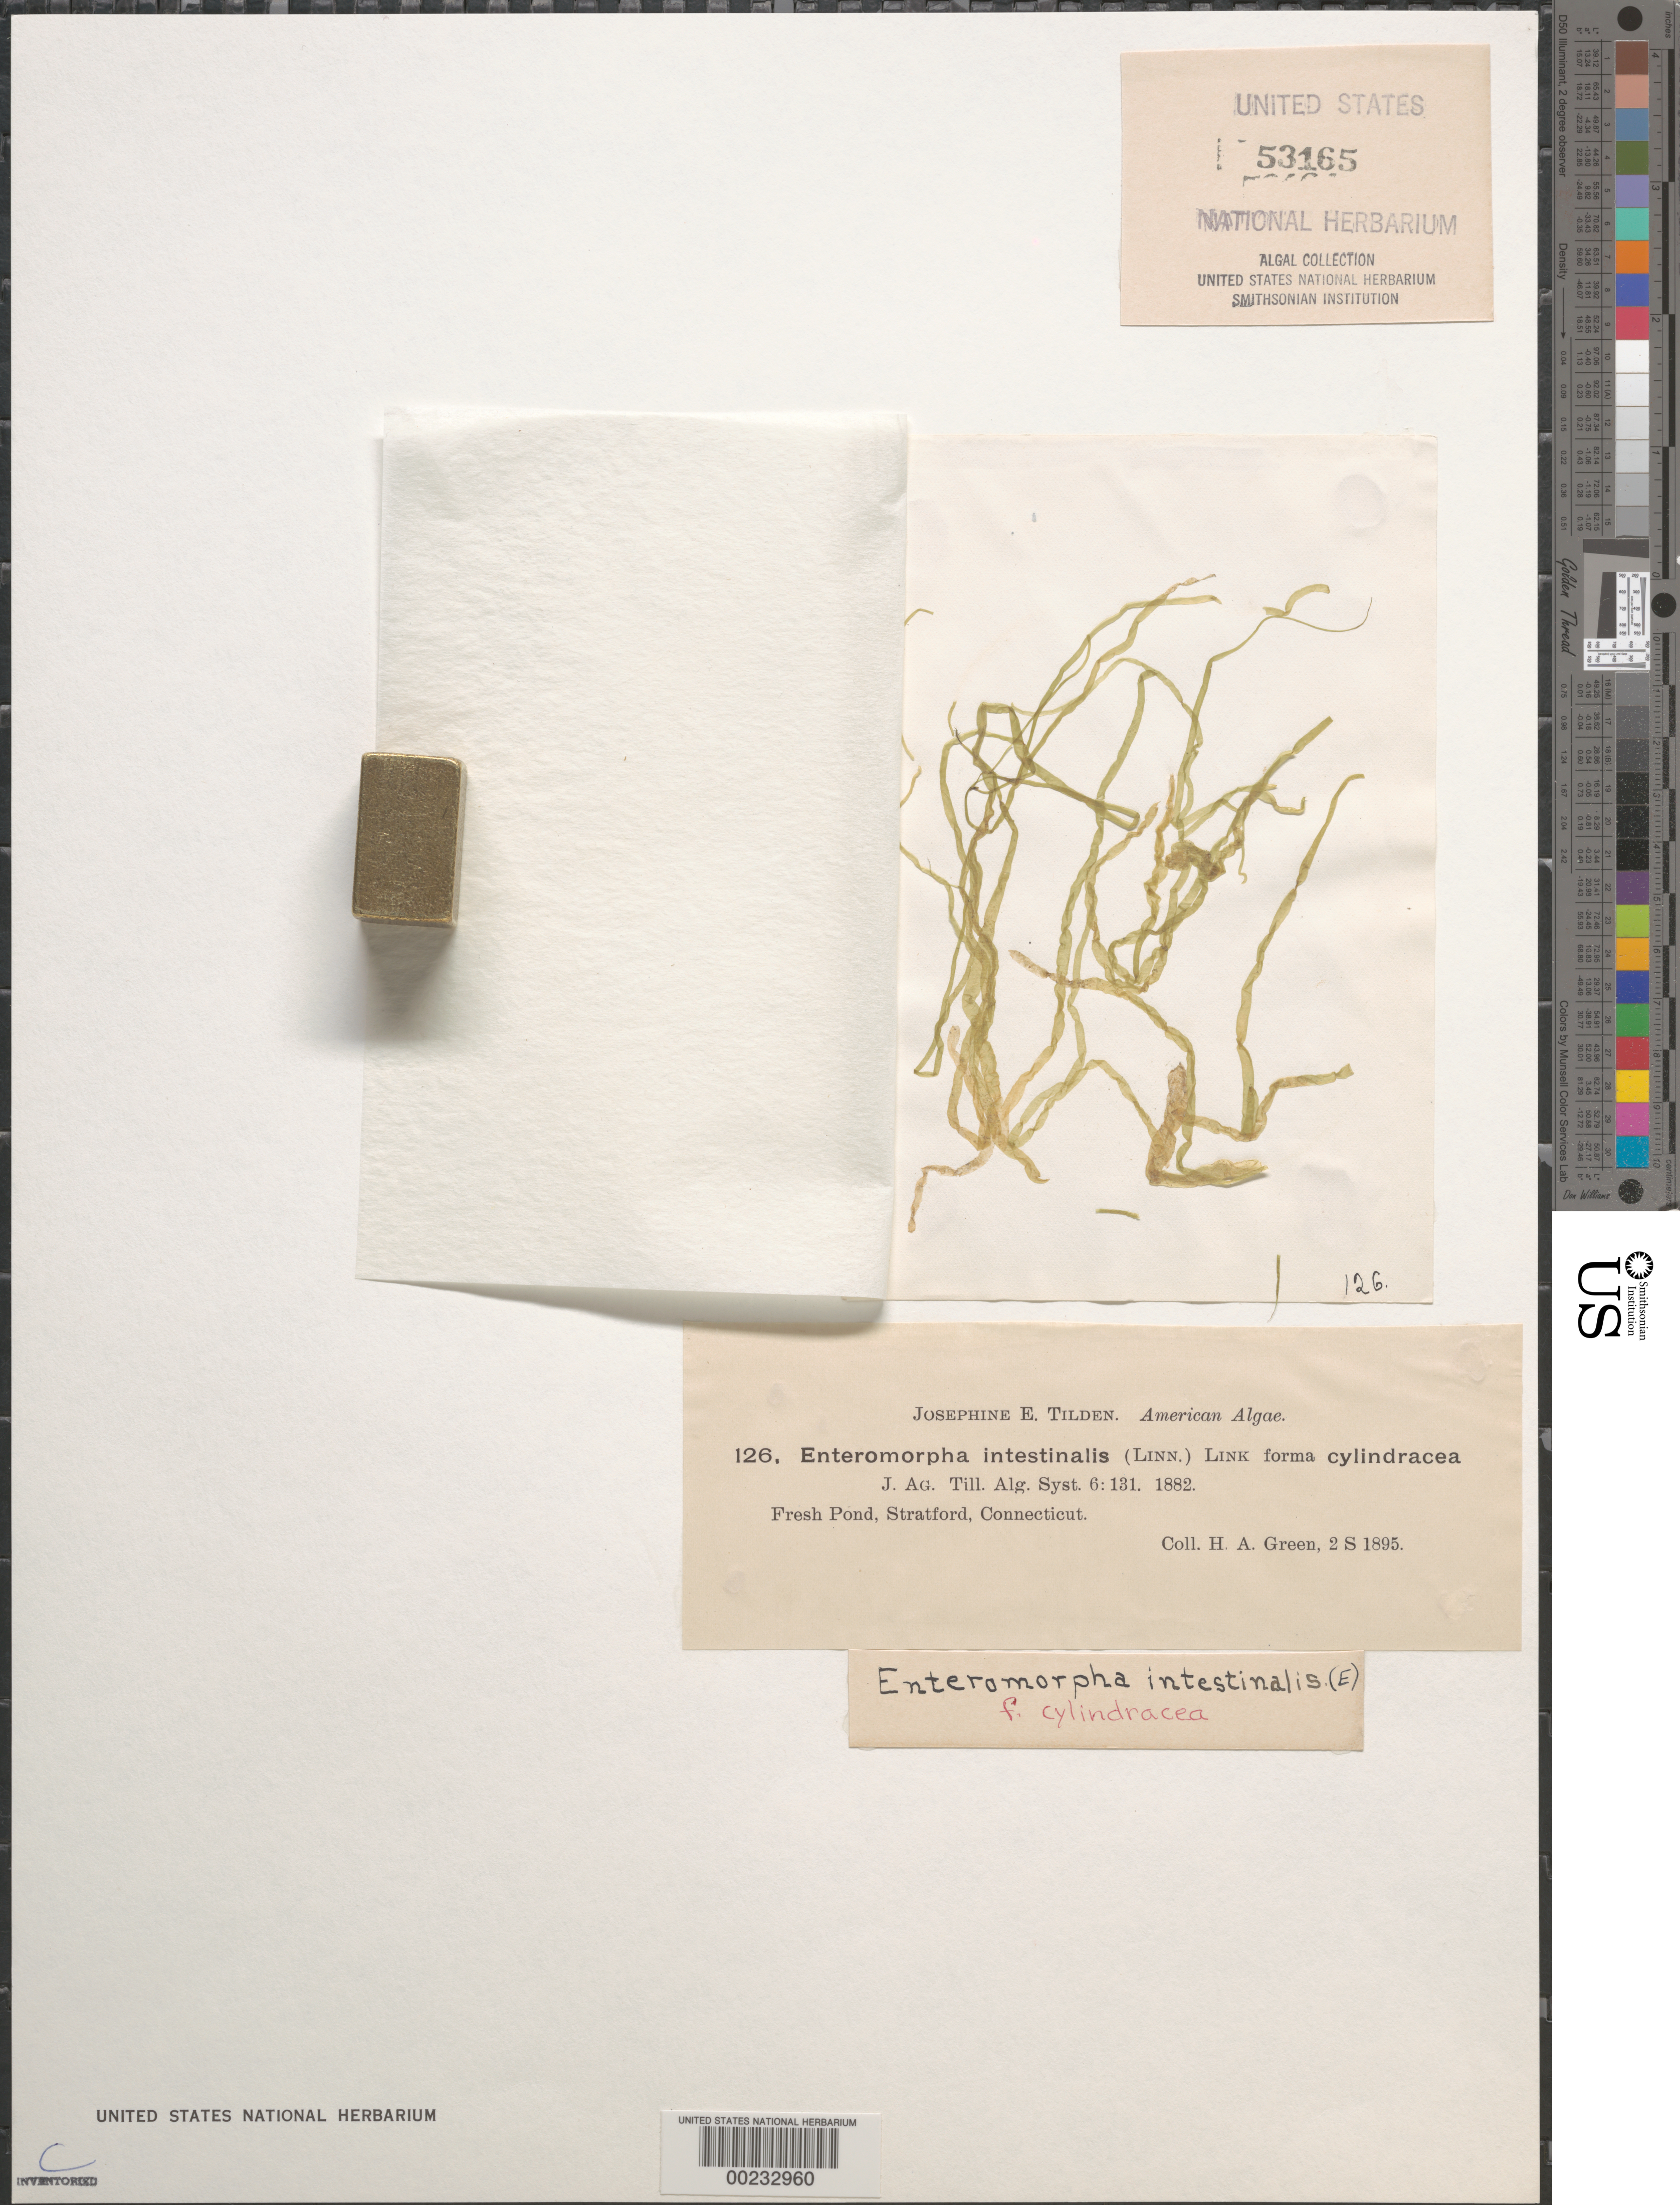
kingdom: Plantae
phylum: Chlorophyta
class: Ulvophyceae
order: Ulvales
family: Ulvaceae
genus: Ulva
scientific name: Ulva intestinalis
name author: L.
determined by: Algae name updating Project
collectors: H. Green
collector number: JET 126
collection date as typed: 02 Sep 1895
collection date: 1895-09-02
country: United States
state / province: Connecticut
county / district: Fairfield County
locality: Stratford, Fresh Pond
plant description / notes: Tilden, American Algae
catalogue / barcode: US 53165